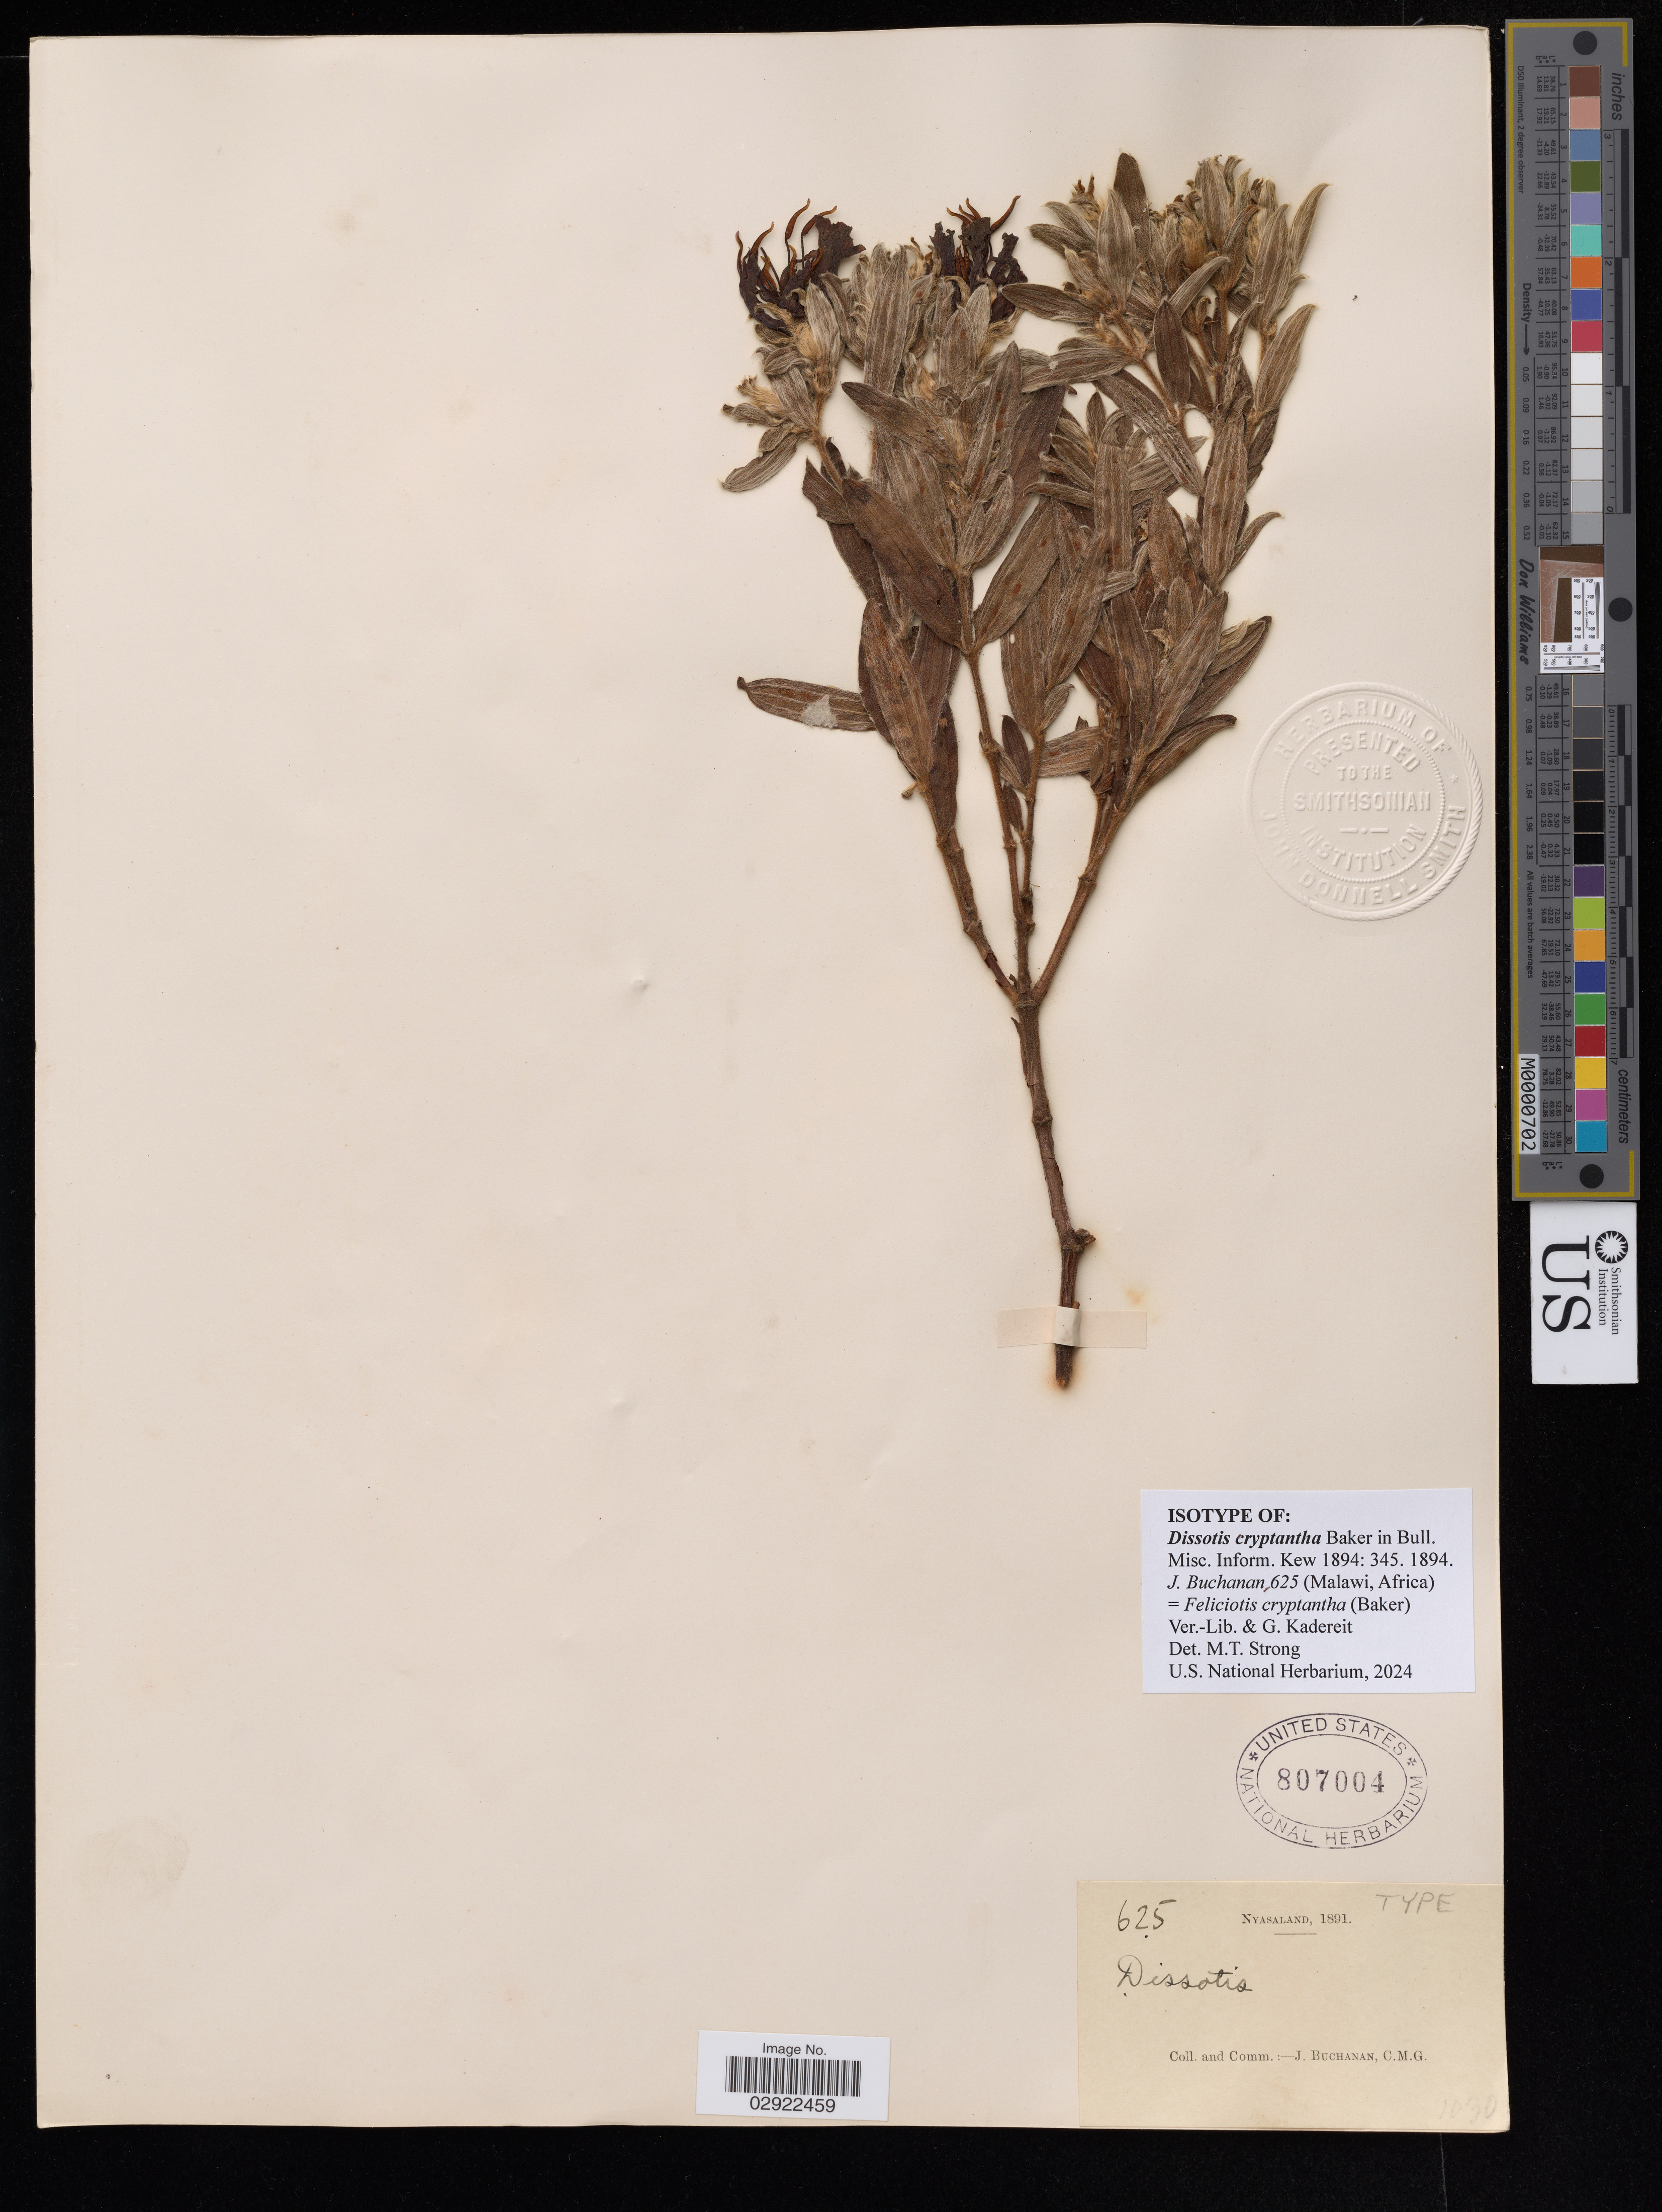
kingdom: Plantae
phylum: Tracheophyta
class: Magnoliopsida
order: Myrtales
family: Melastomataceae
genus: Dissotis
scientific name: Dissotis cryptantha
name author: Baker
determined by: Strong, Mark T., (BOT), Smithsonian Institution - National Museum of Natural History (UNITED STATES)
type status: Isotype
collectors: J. Buchanan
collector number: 625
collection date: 1891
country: Malawi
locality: Nyasaland.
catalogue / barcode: US 807004